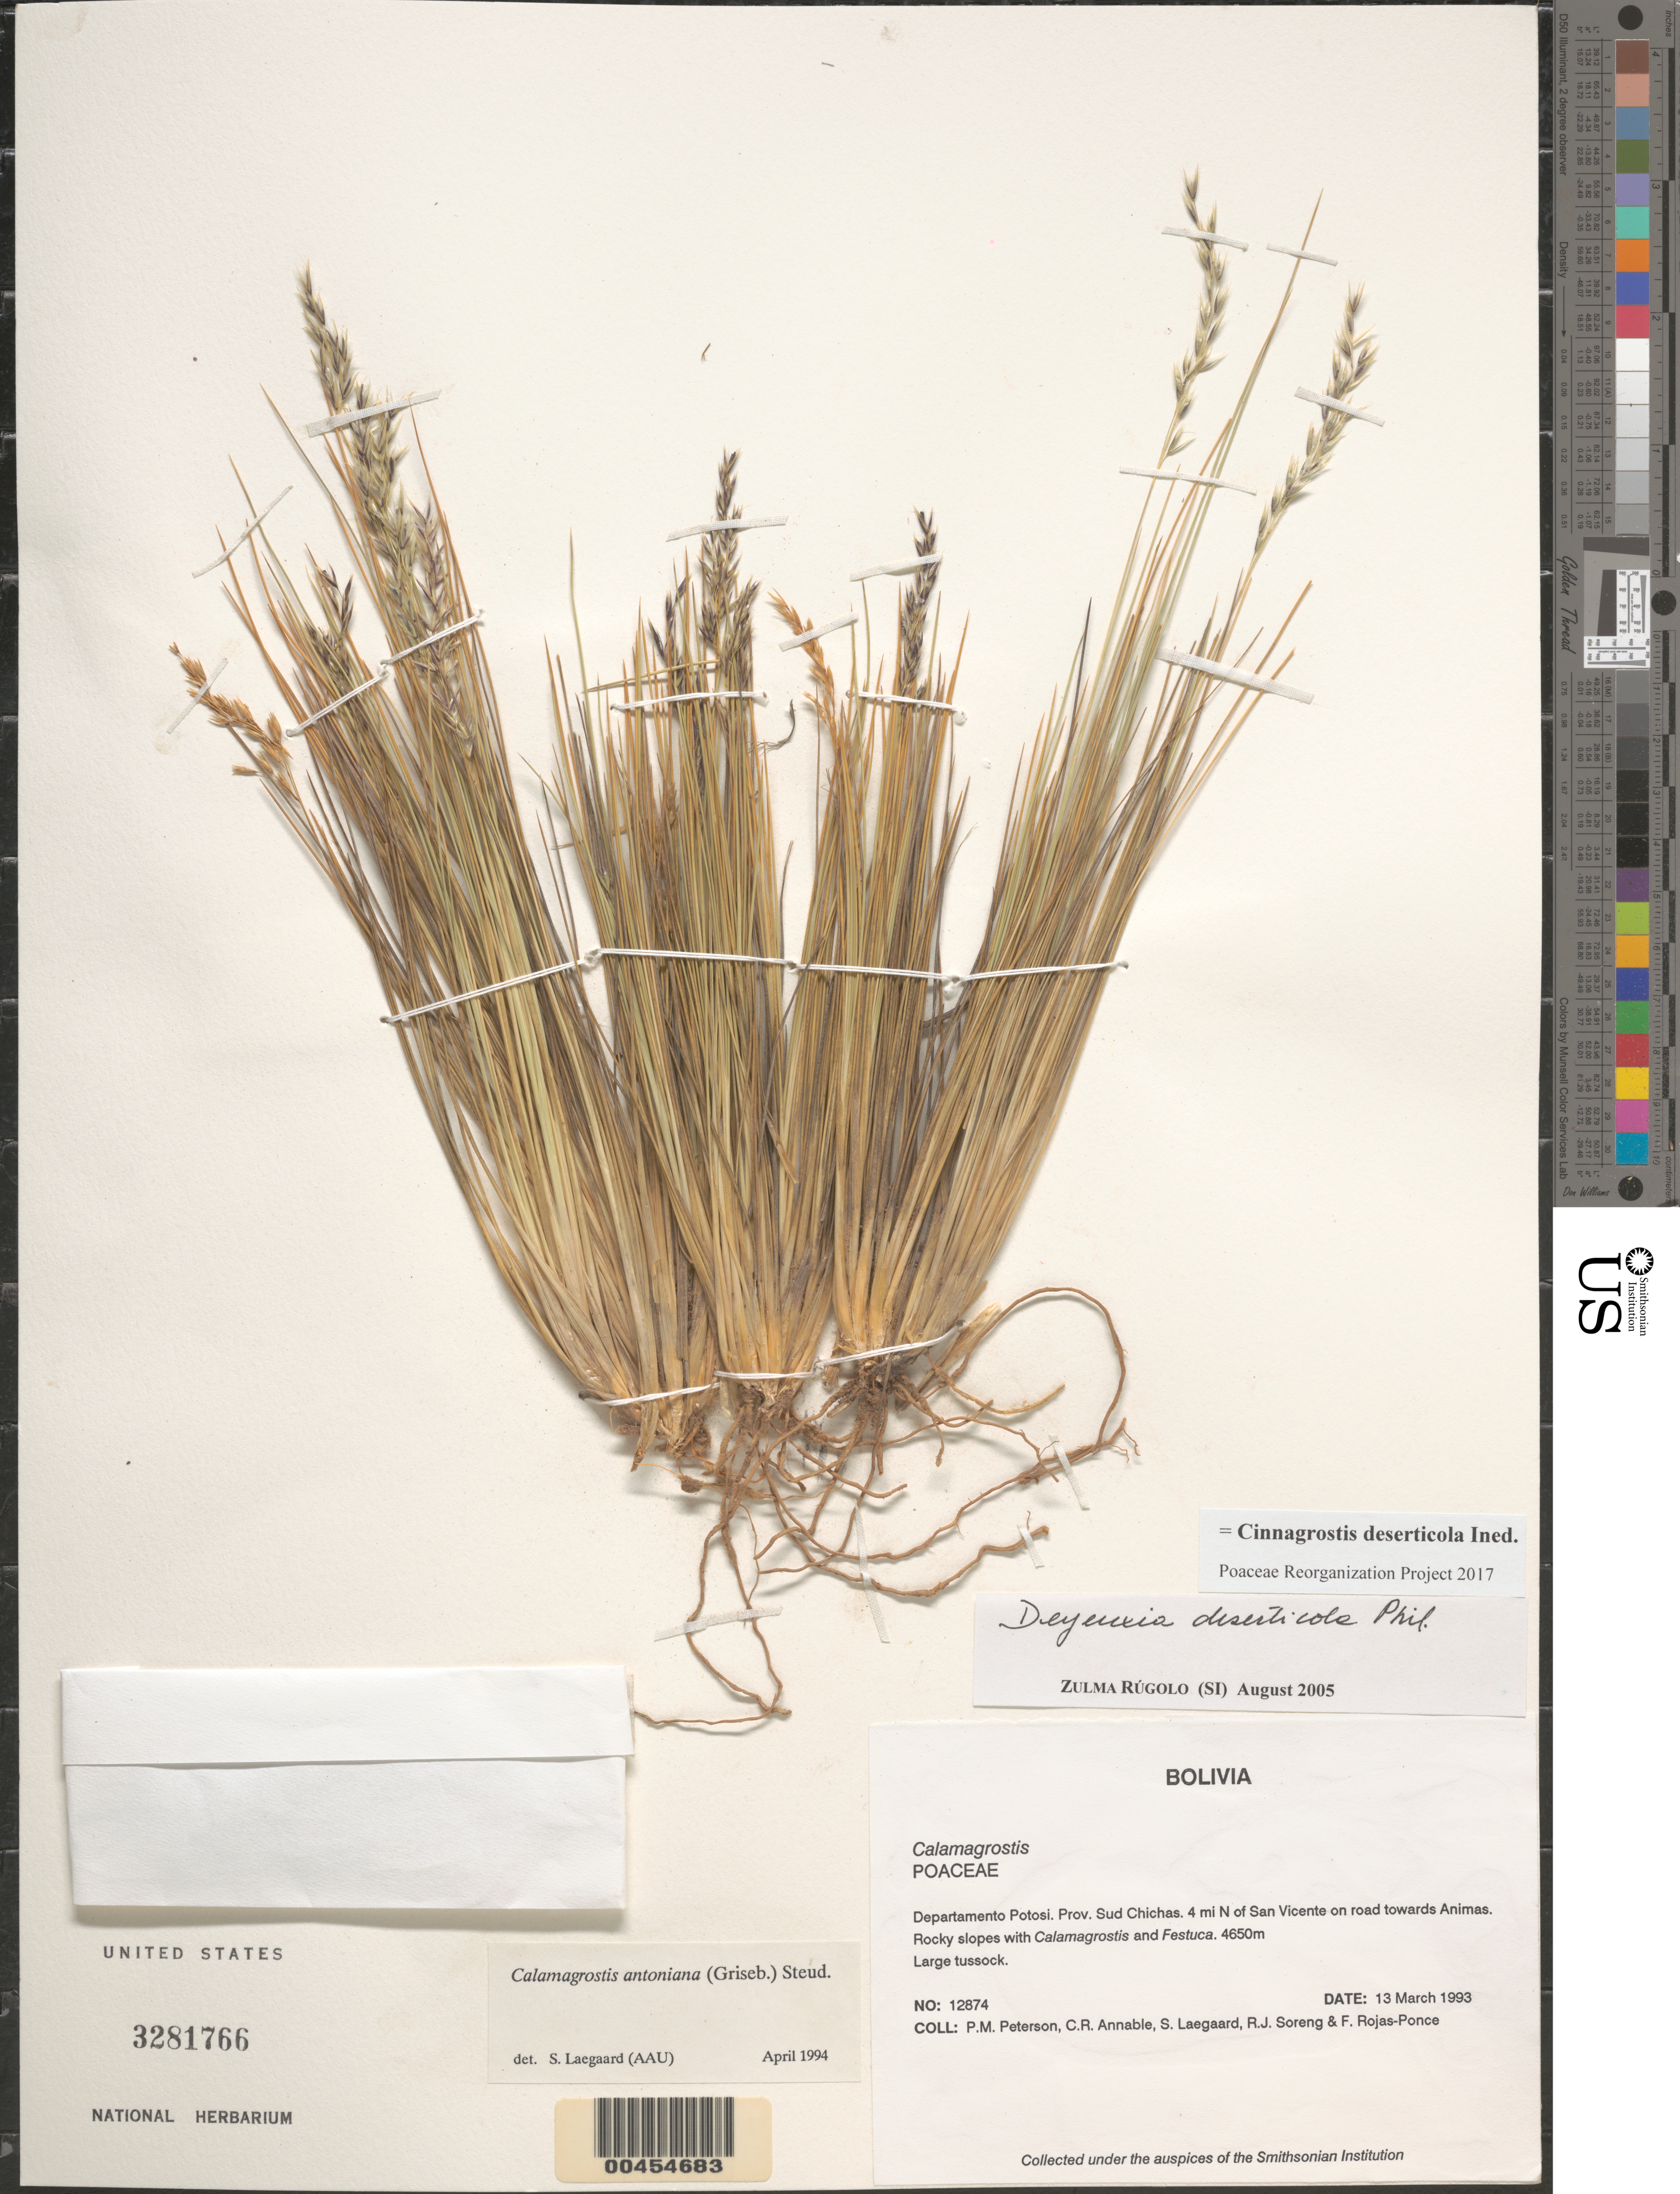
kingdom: Plantae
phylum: Tracheophyta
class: Liliopsida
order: Poales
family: Poaceae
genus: Cinnagrostis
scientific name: Cinnagrostis deserticola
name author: (Phil.) P.M. Peterson et al.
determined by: Poaceae Reorganization Project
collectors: P. M. Peterson, C. R. Annable, S. Lægaard, R. J. Soreng & F. Rojas-Ponce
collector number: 12874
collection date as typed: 13 Mar 1993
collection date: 1993-03-13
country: Bolivia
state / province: Potosí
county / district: Sud Chichas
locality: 4 mi N of San Vicente on road towards Animas.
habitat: Rocky slopes with Calamagrostis and Festuca.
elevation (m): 4650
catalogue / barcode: US 3281766